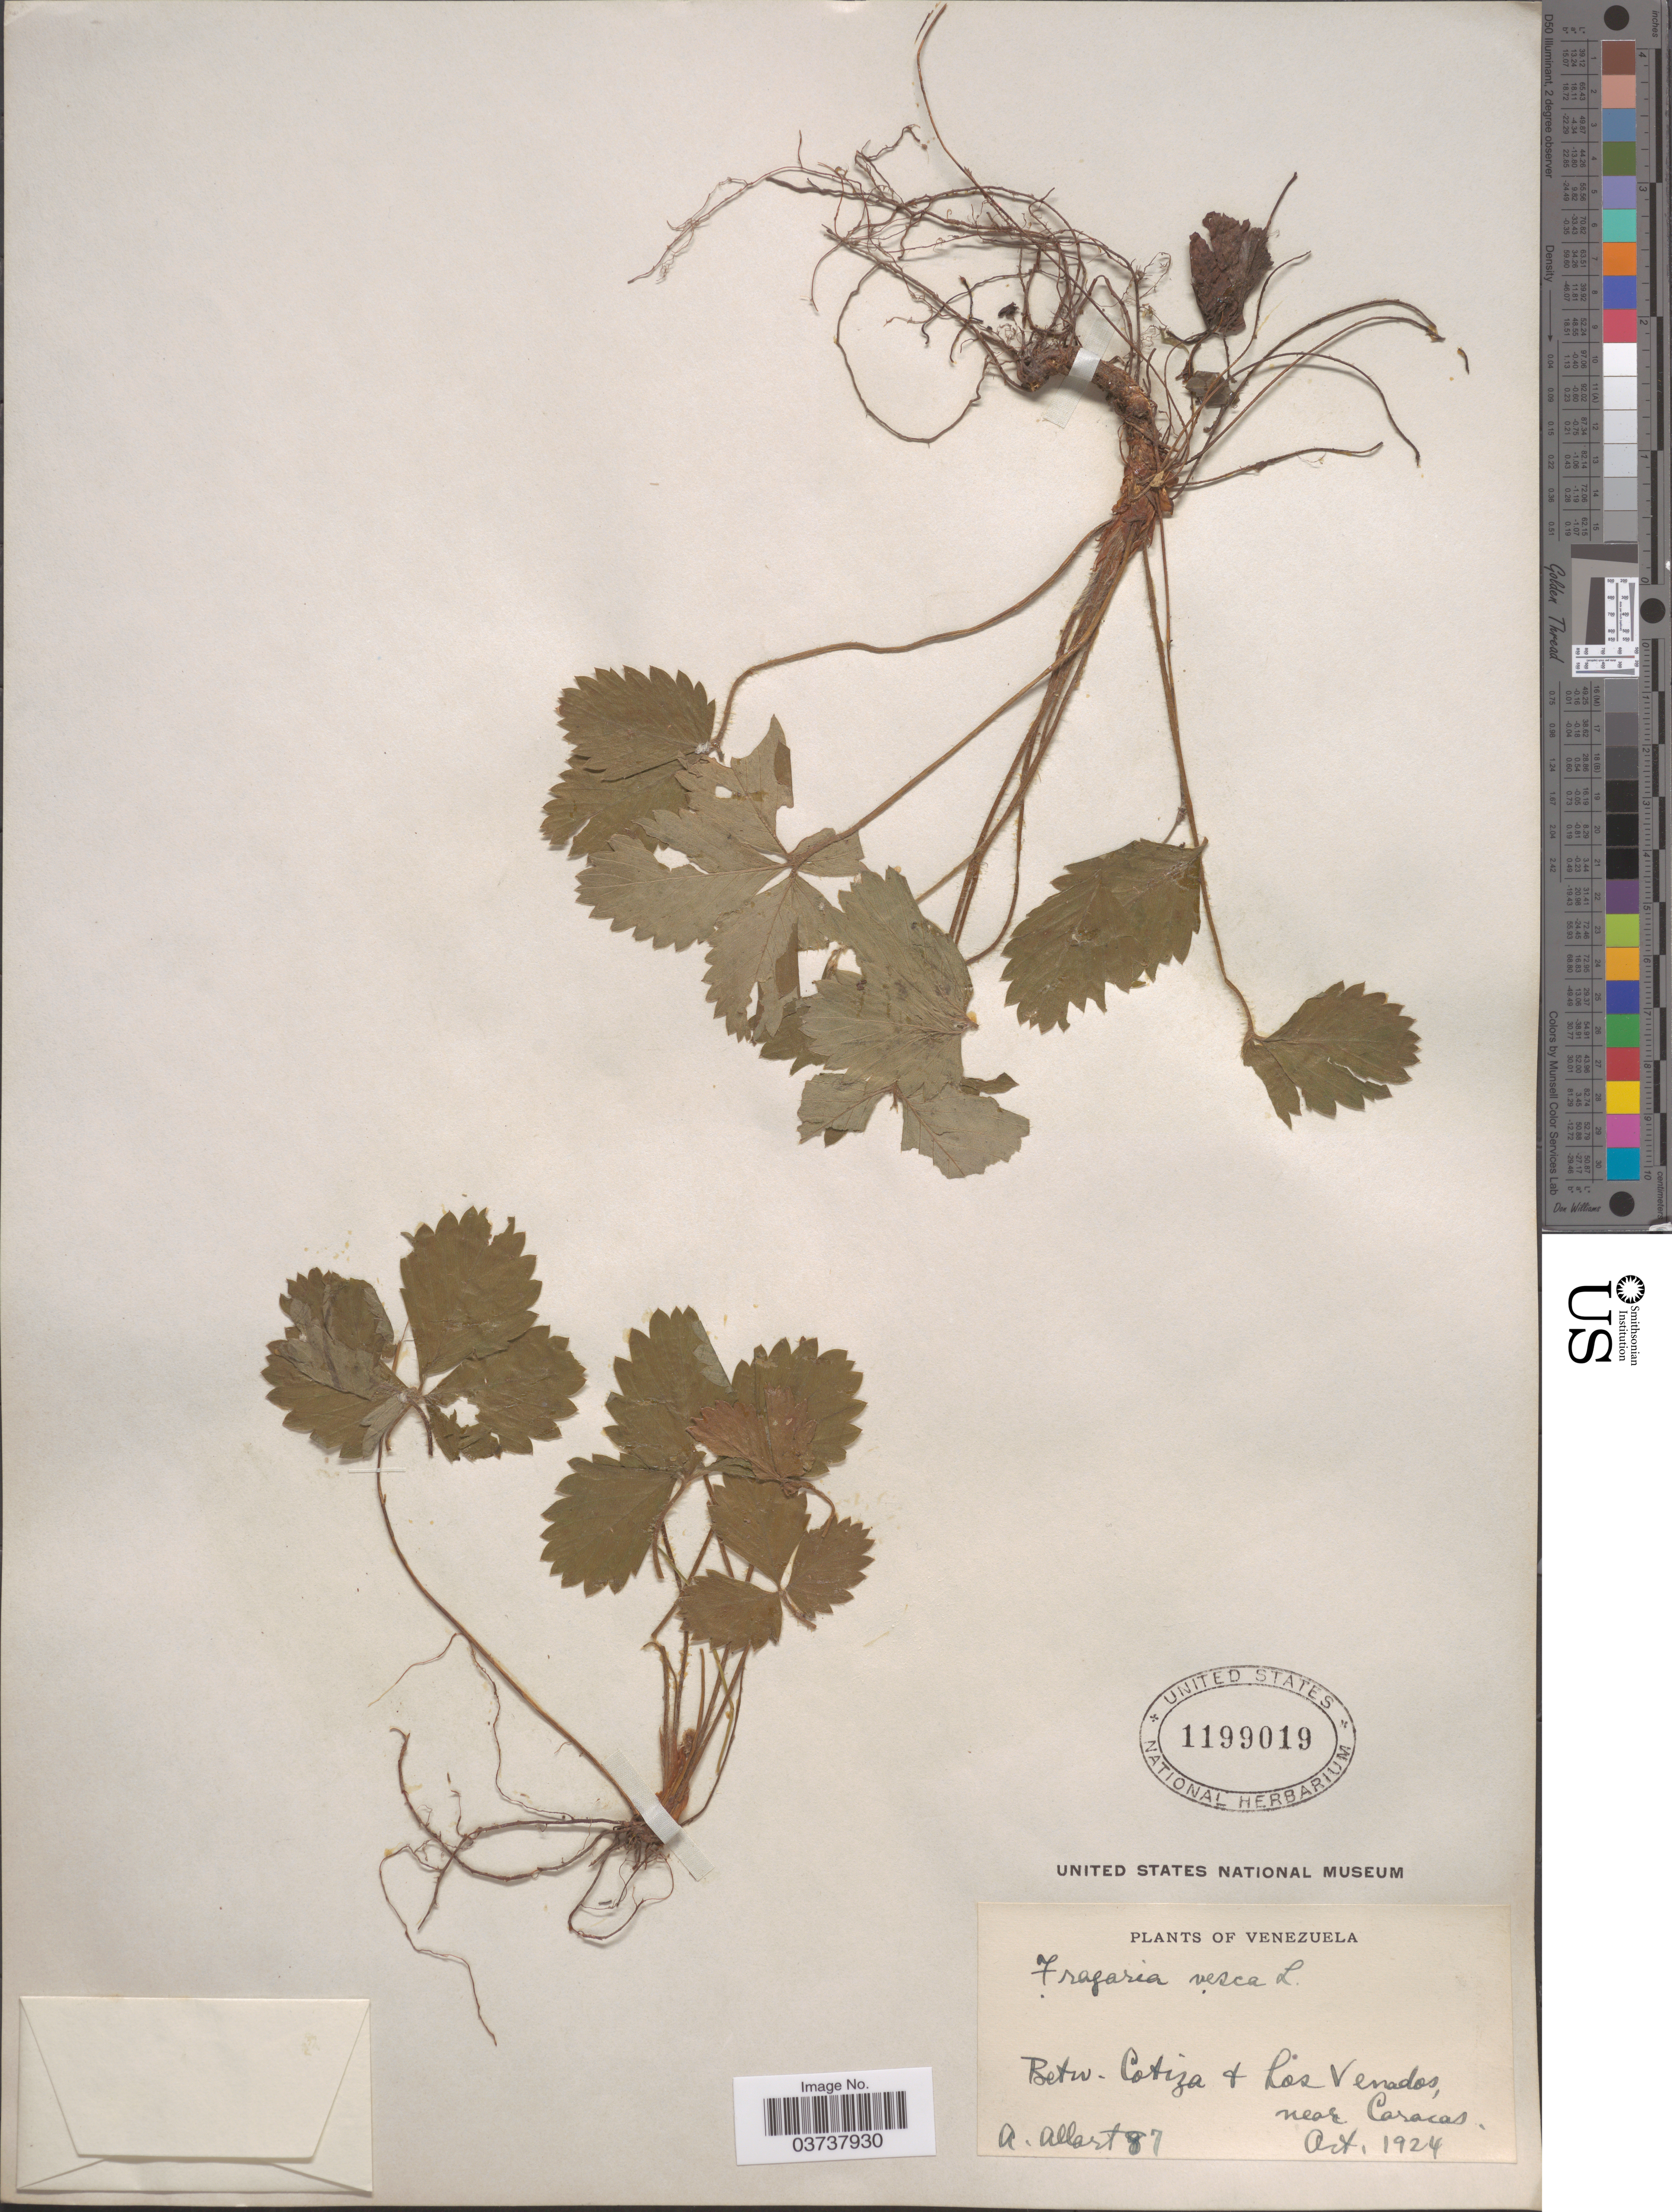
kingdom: Plantae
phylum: Tracheophyta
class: Magnoliopsida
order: Rosales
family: Rosaceae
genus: Fragaria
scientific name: Fragaria vesca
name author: L.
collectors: A. Allart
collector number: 87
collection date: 1924-10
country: Venezuela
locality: Betw. Cotiza & Los Venados, near Caracas.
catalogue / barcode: US 1199019